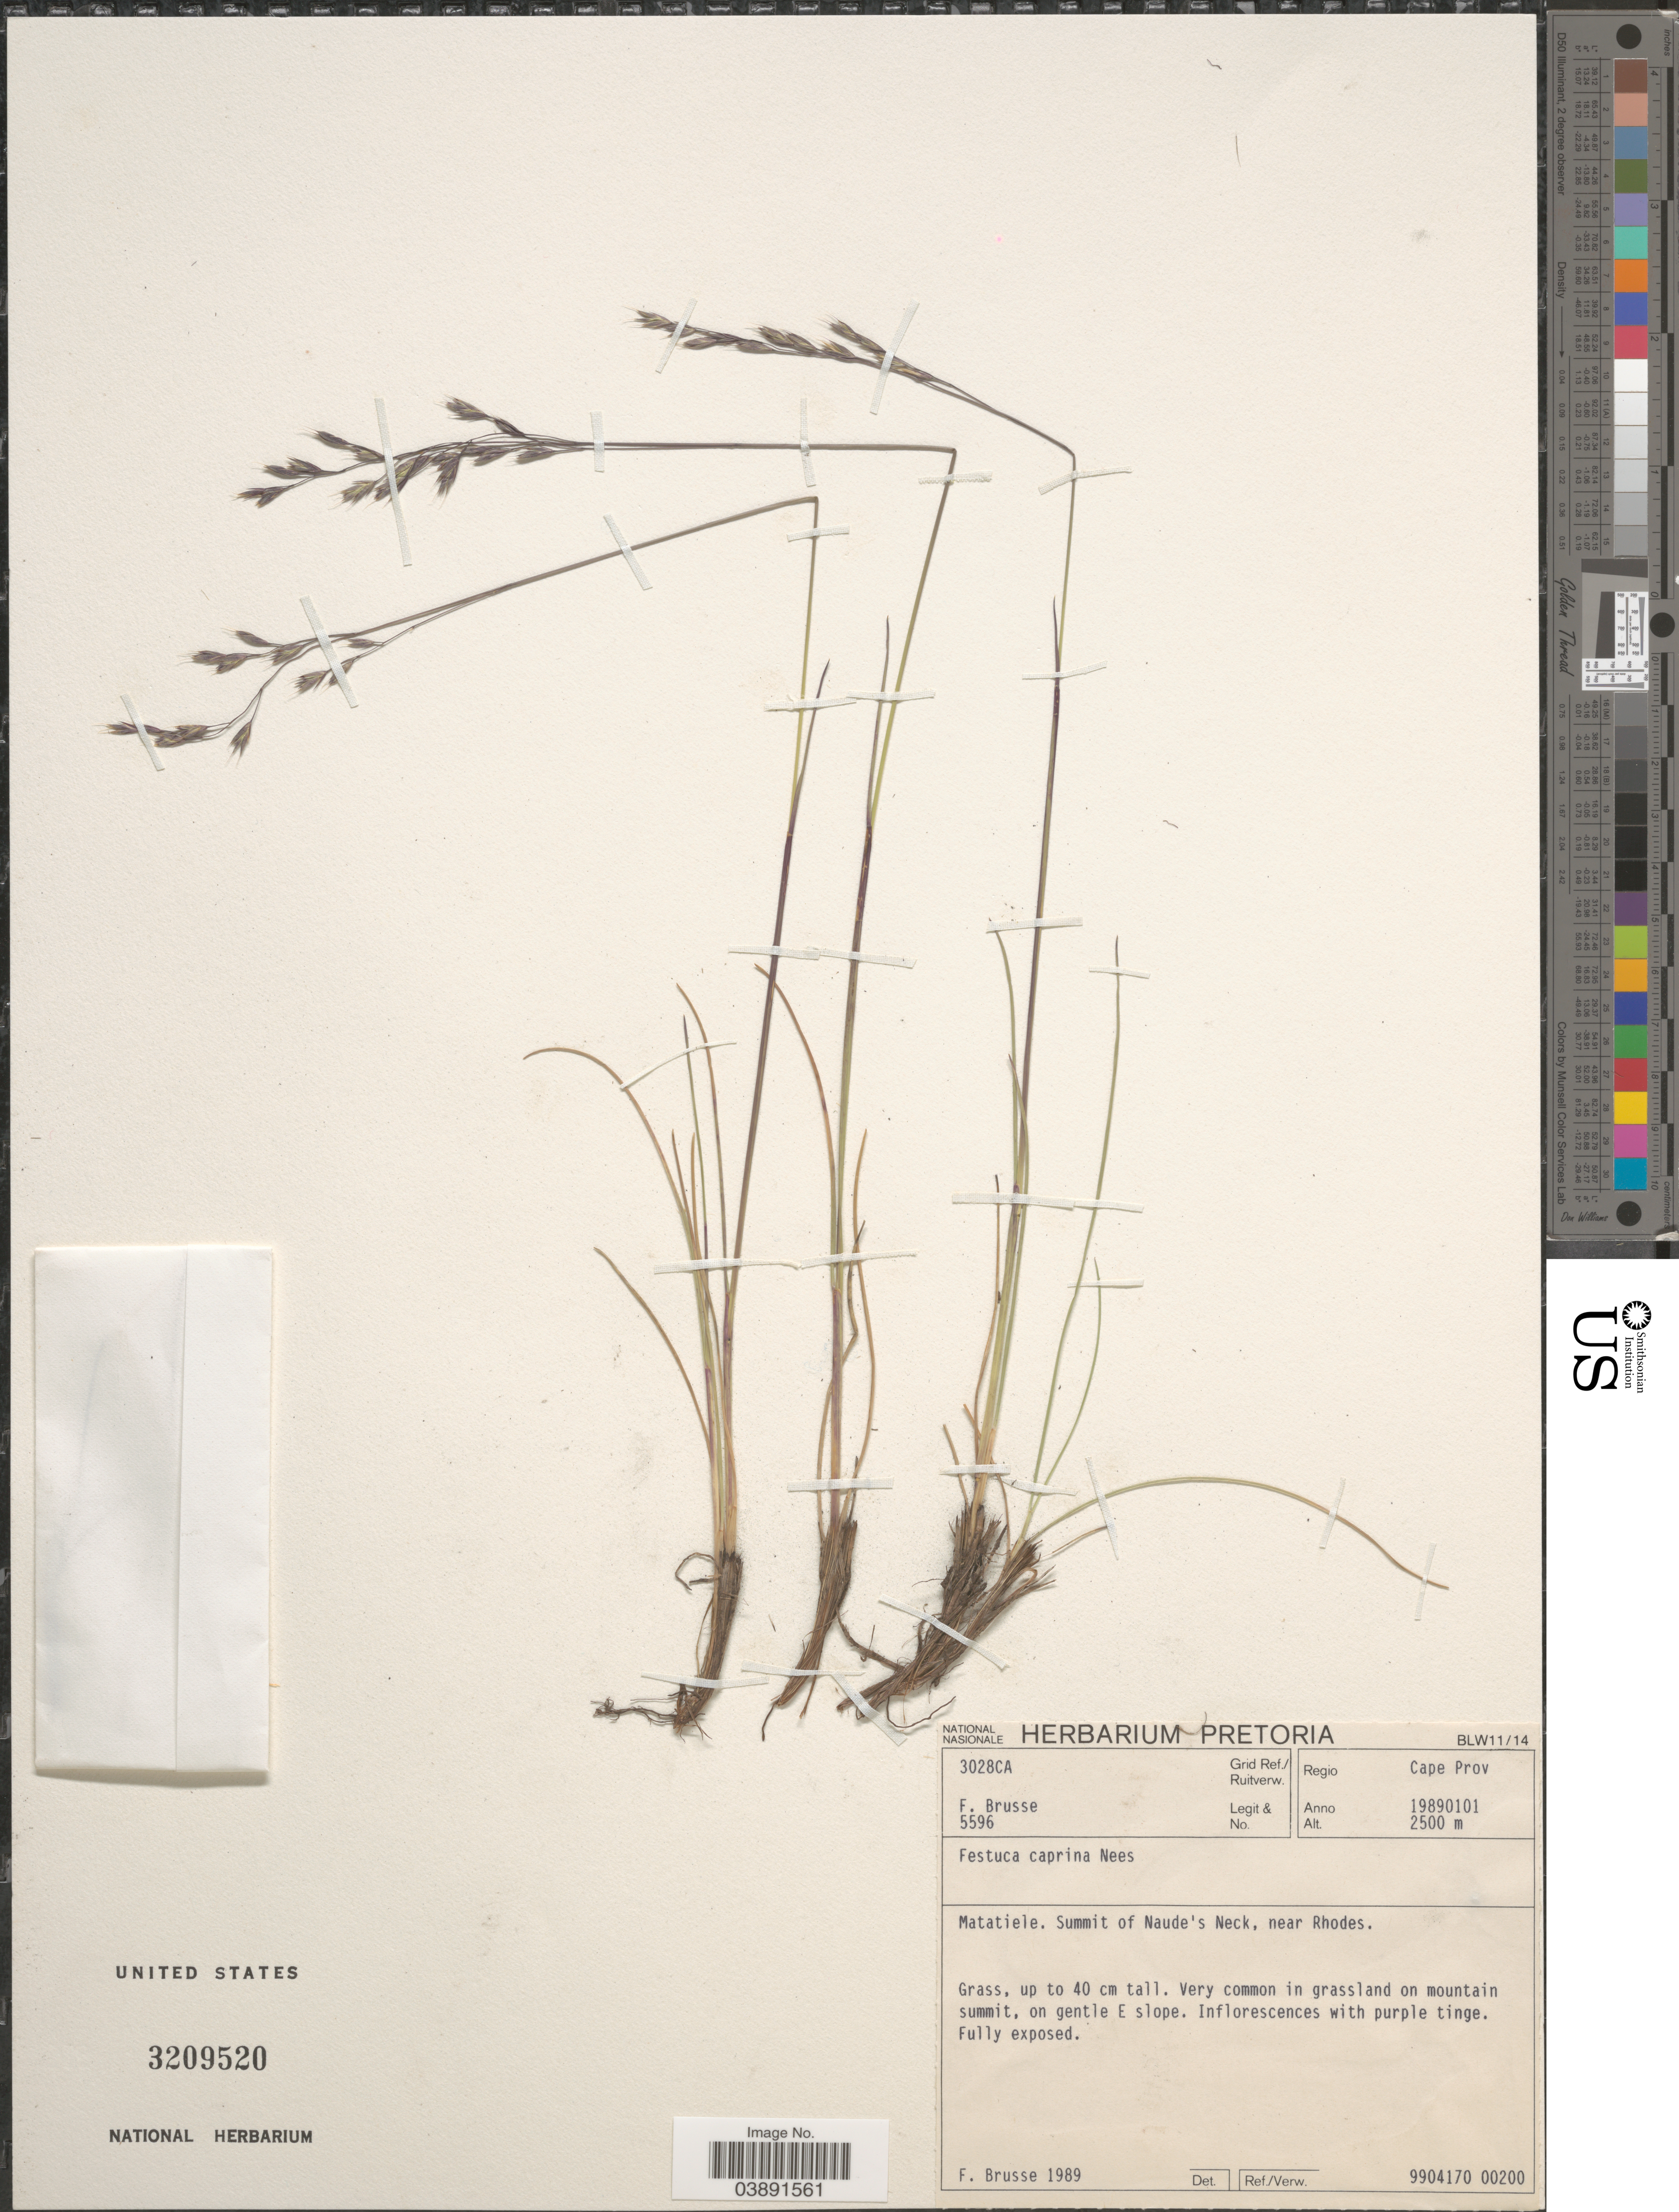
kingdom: Plantae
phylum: Tracheophyta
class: Liliopsida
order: Poales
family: Poaceae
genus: Festuca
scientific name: Festuca caprina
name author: Nees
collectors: F. A. Brusse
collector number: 5596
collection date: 1989-01-01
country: South Africa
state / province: Eastern Cape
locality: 3028CA Grid Ref./Ruitverw. Regio Cape Prov. Matatiele. Summit of Naude's Neck, near Rhodes.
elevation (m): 2500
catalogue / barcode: US 3209520